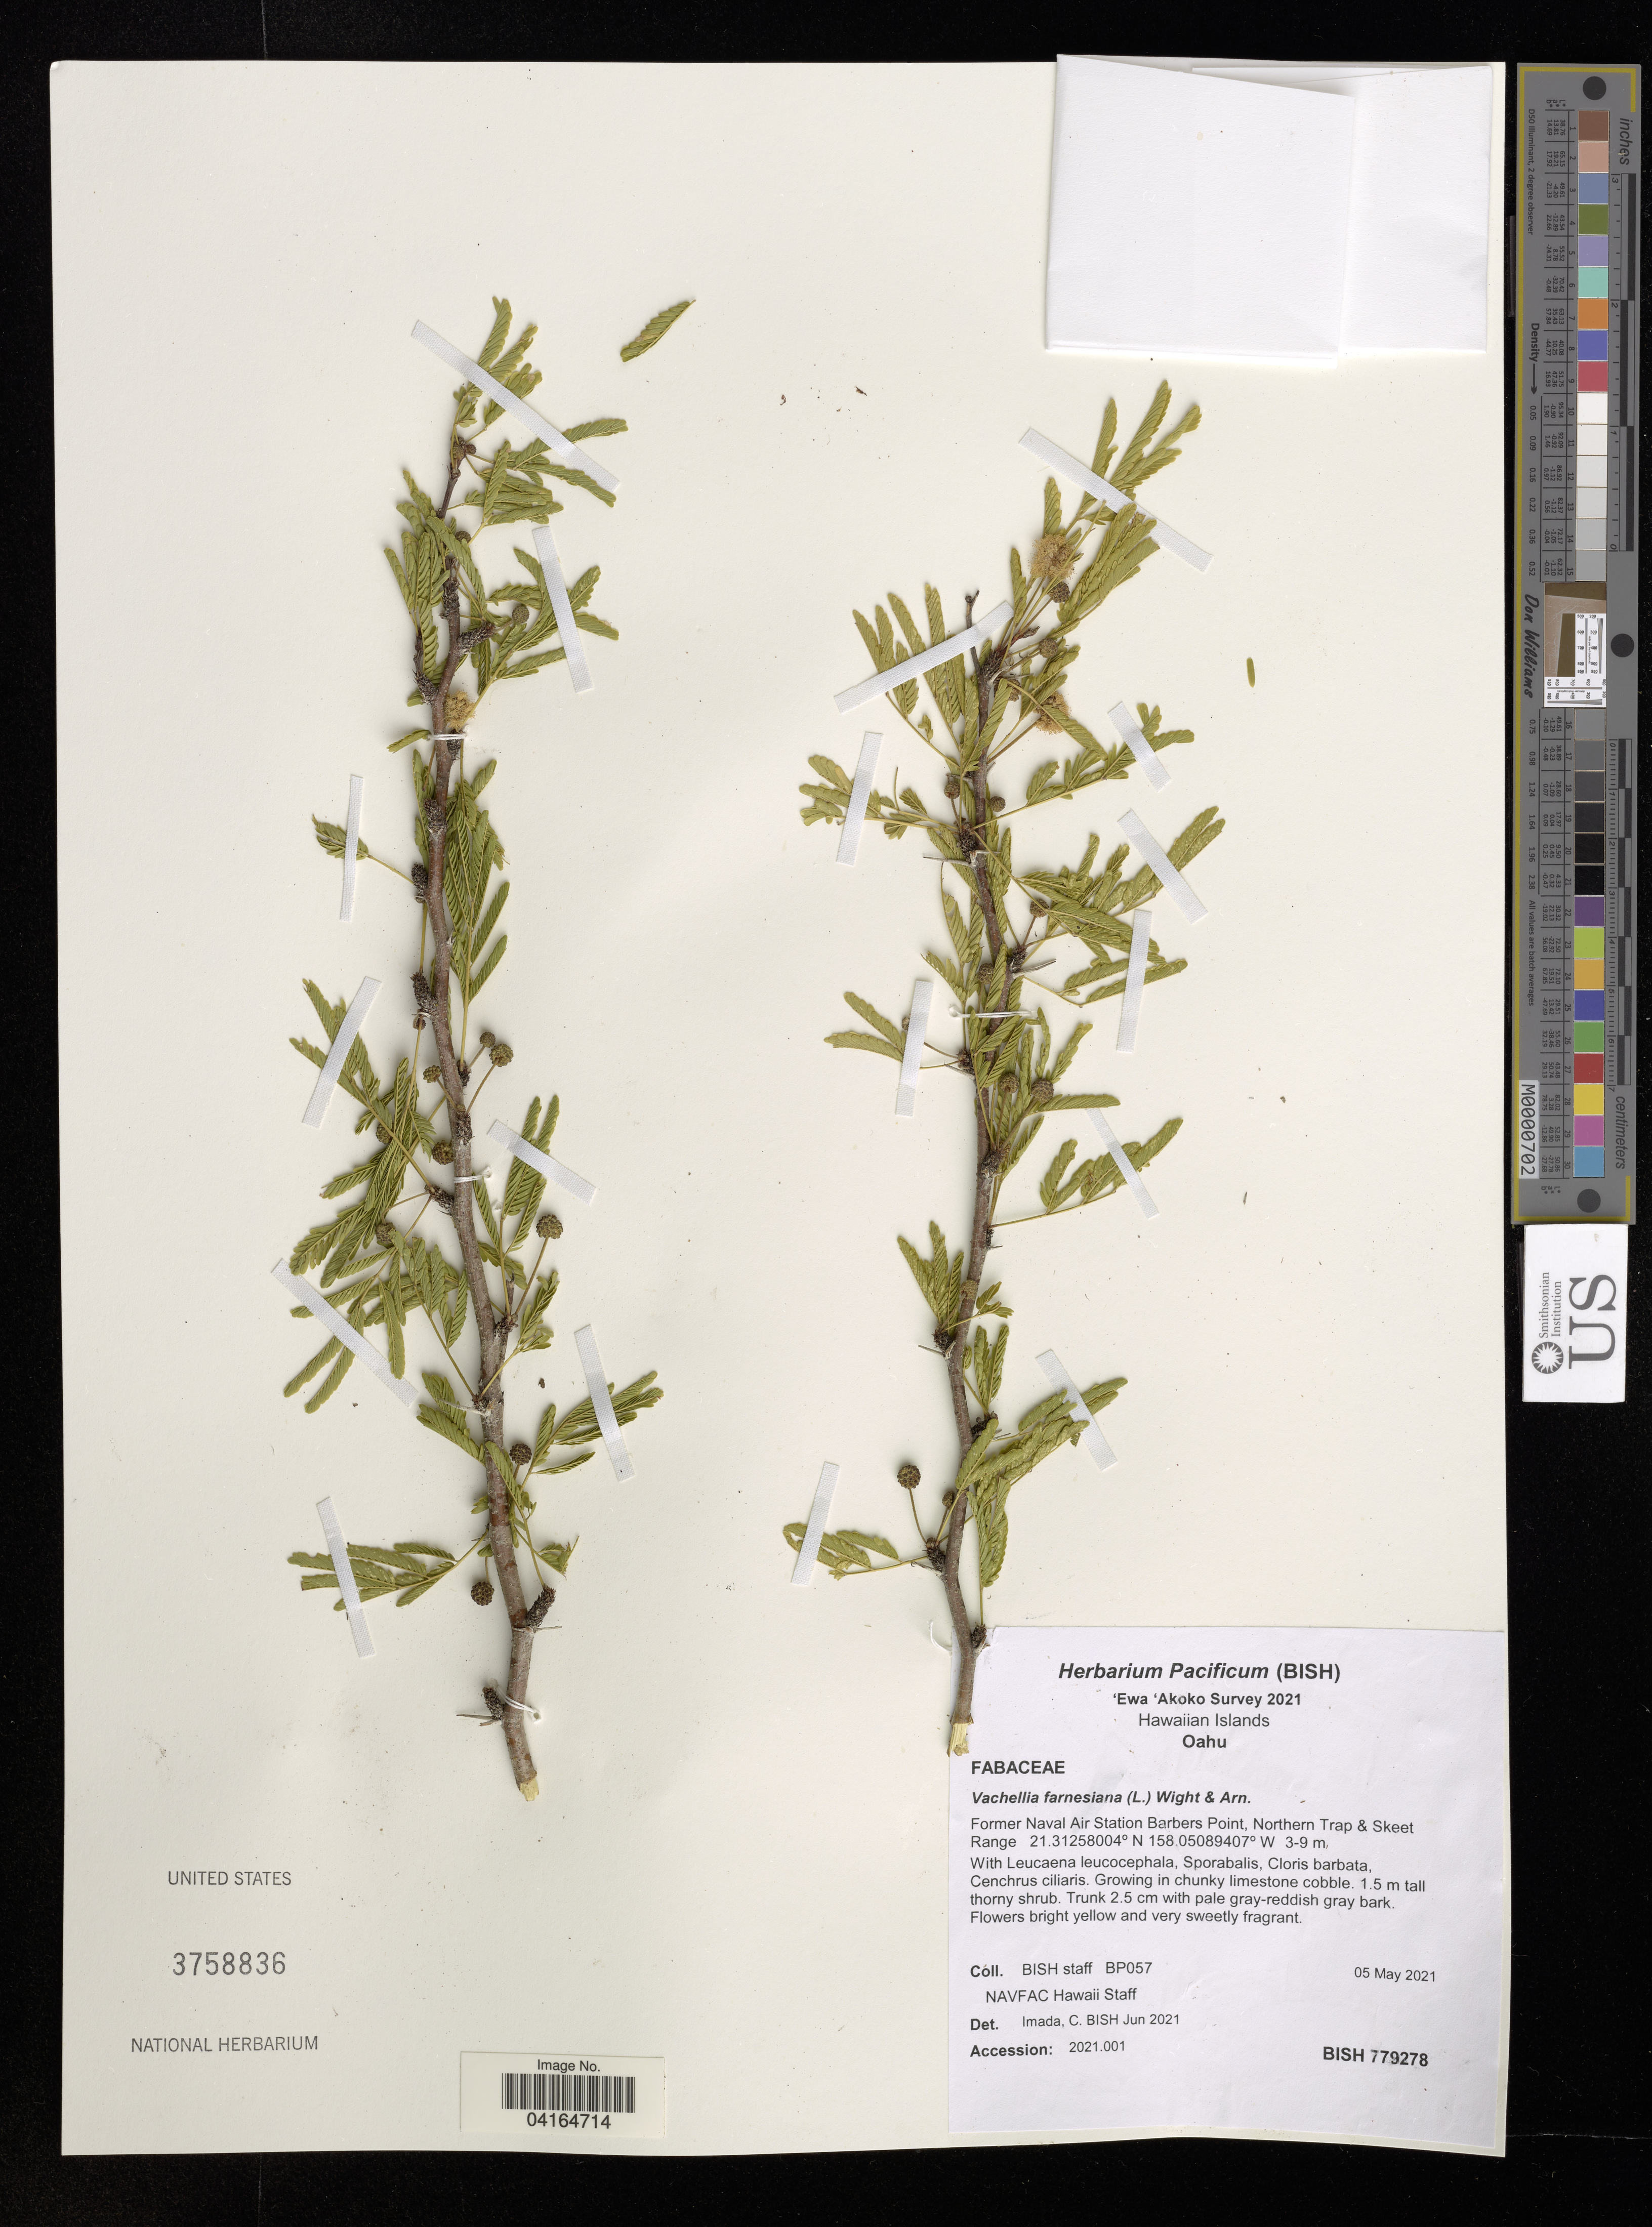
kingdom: Plantae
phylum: Tracheophyta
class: Magnoliopsida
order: Fabales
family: Fabaceae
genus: Vachellia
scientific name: Vachellia farnesiana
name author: (L.) Wight & Arn.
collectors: Bernice P. Bishop Museum & N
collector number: BP057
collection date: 2021-05-05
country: United States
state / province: Hawaii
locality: Hawaiian Islands. Oahu. Former Naval Air Station Barbers Point, Northern Trap & Skeet Range.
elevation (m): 3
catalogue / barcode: US 3758836